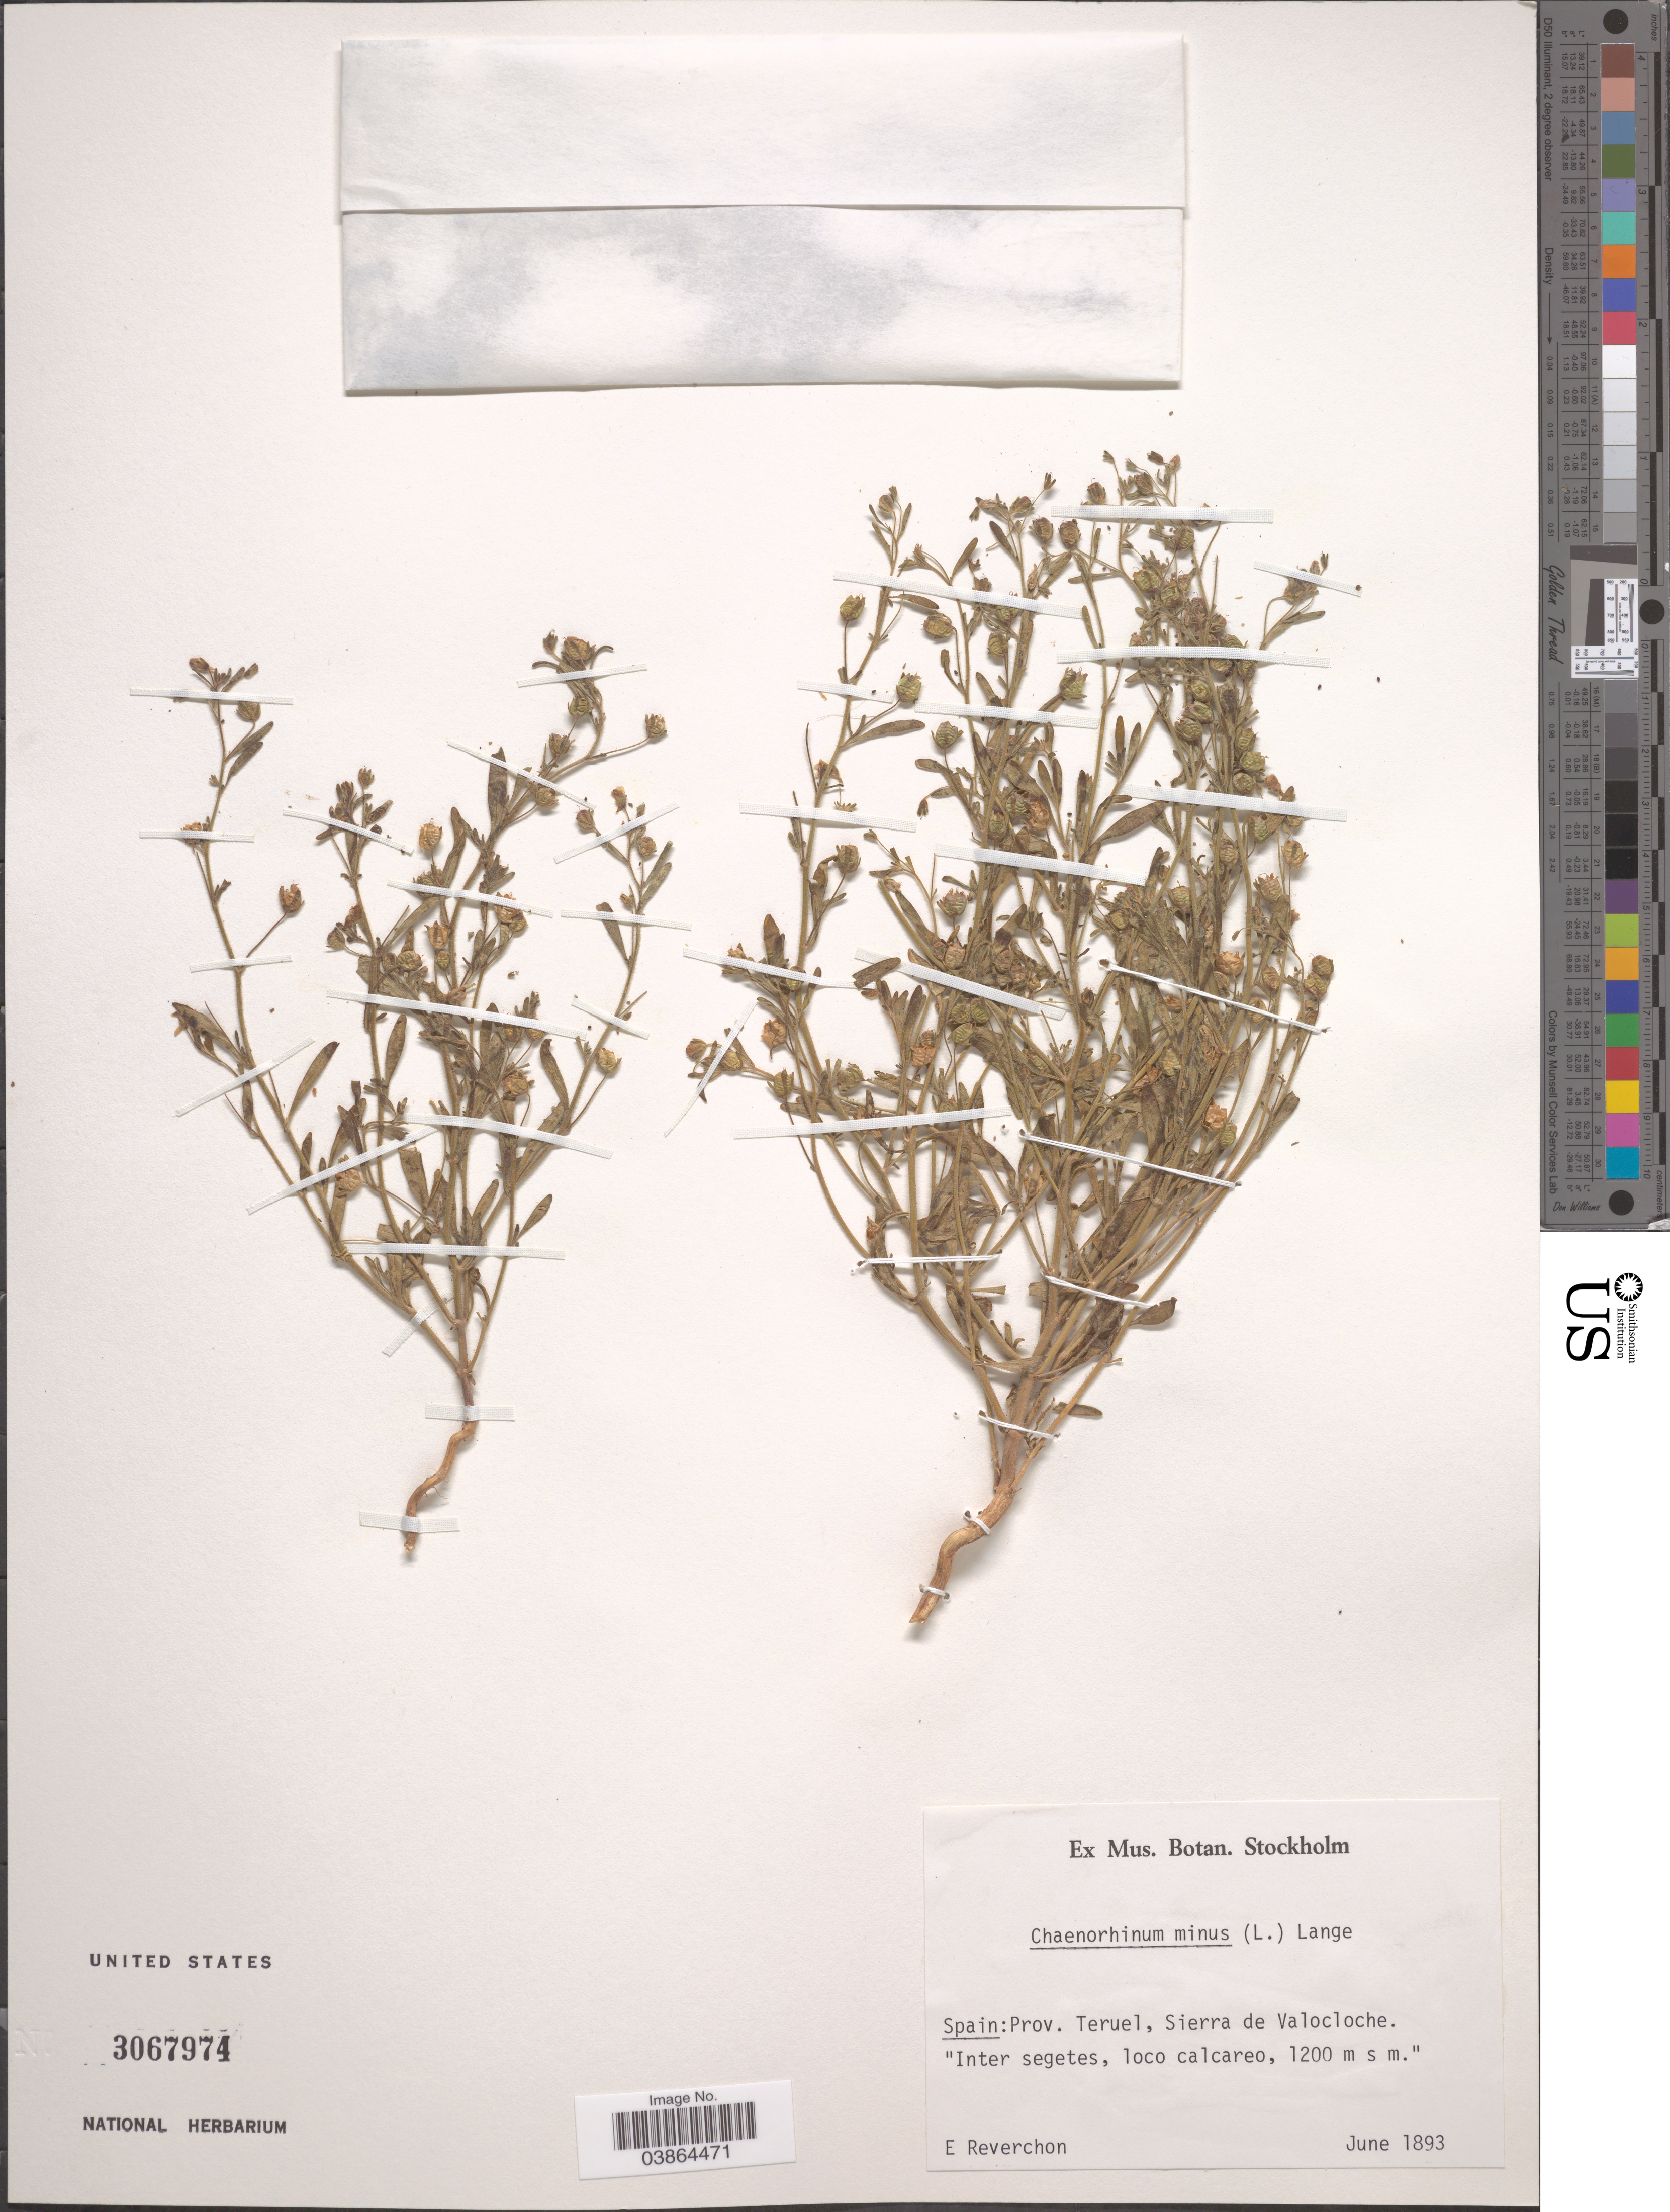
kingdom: Plantae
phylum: Tracheophyta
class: Magnoliopsida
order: Lamiales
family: Plantaginaceae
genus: Chaenorrhinum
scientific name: Chaenorrhinum minor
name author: (L.) Lange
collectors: E. Reverchon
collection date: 1893-06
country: Spain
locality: Prov. Teruel, Sierra de Valocloche. "Inter segetes, loco calcareo.".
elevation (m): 1200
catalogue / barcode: US 3067974